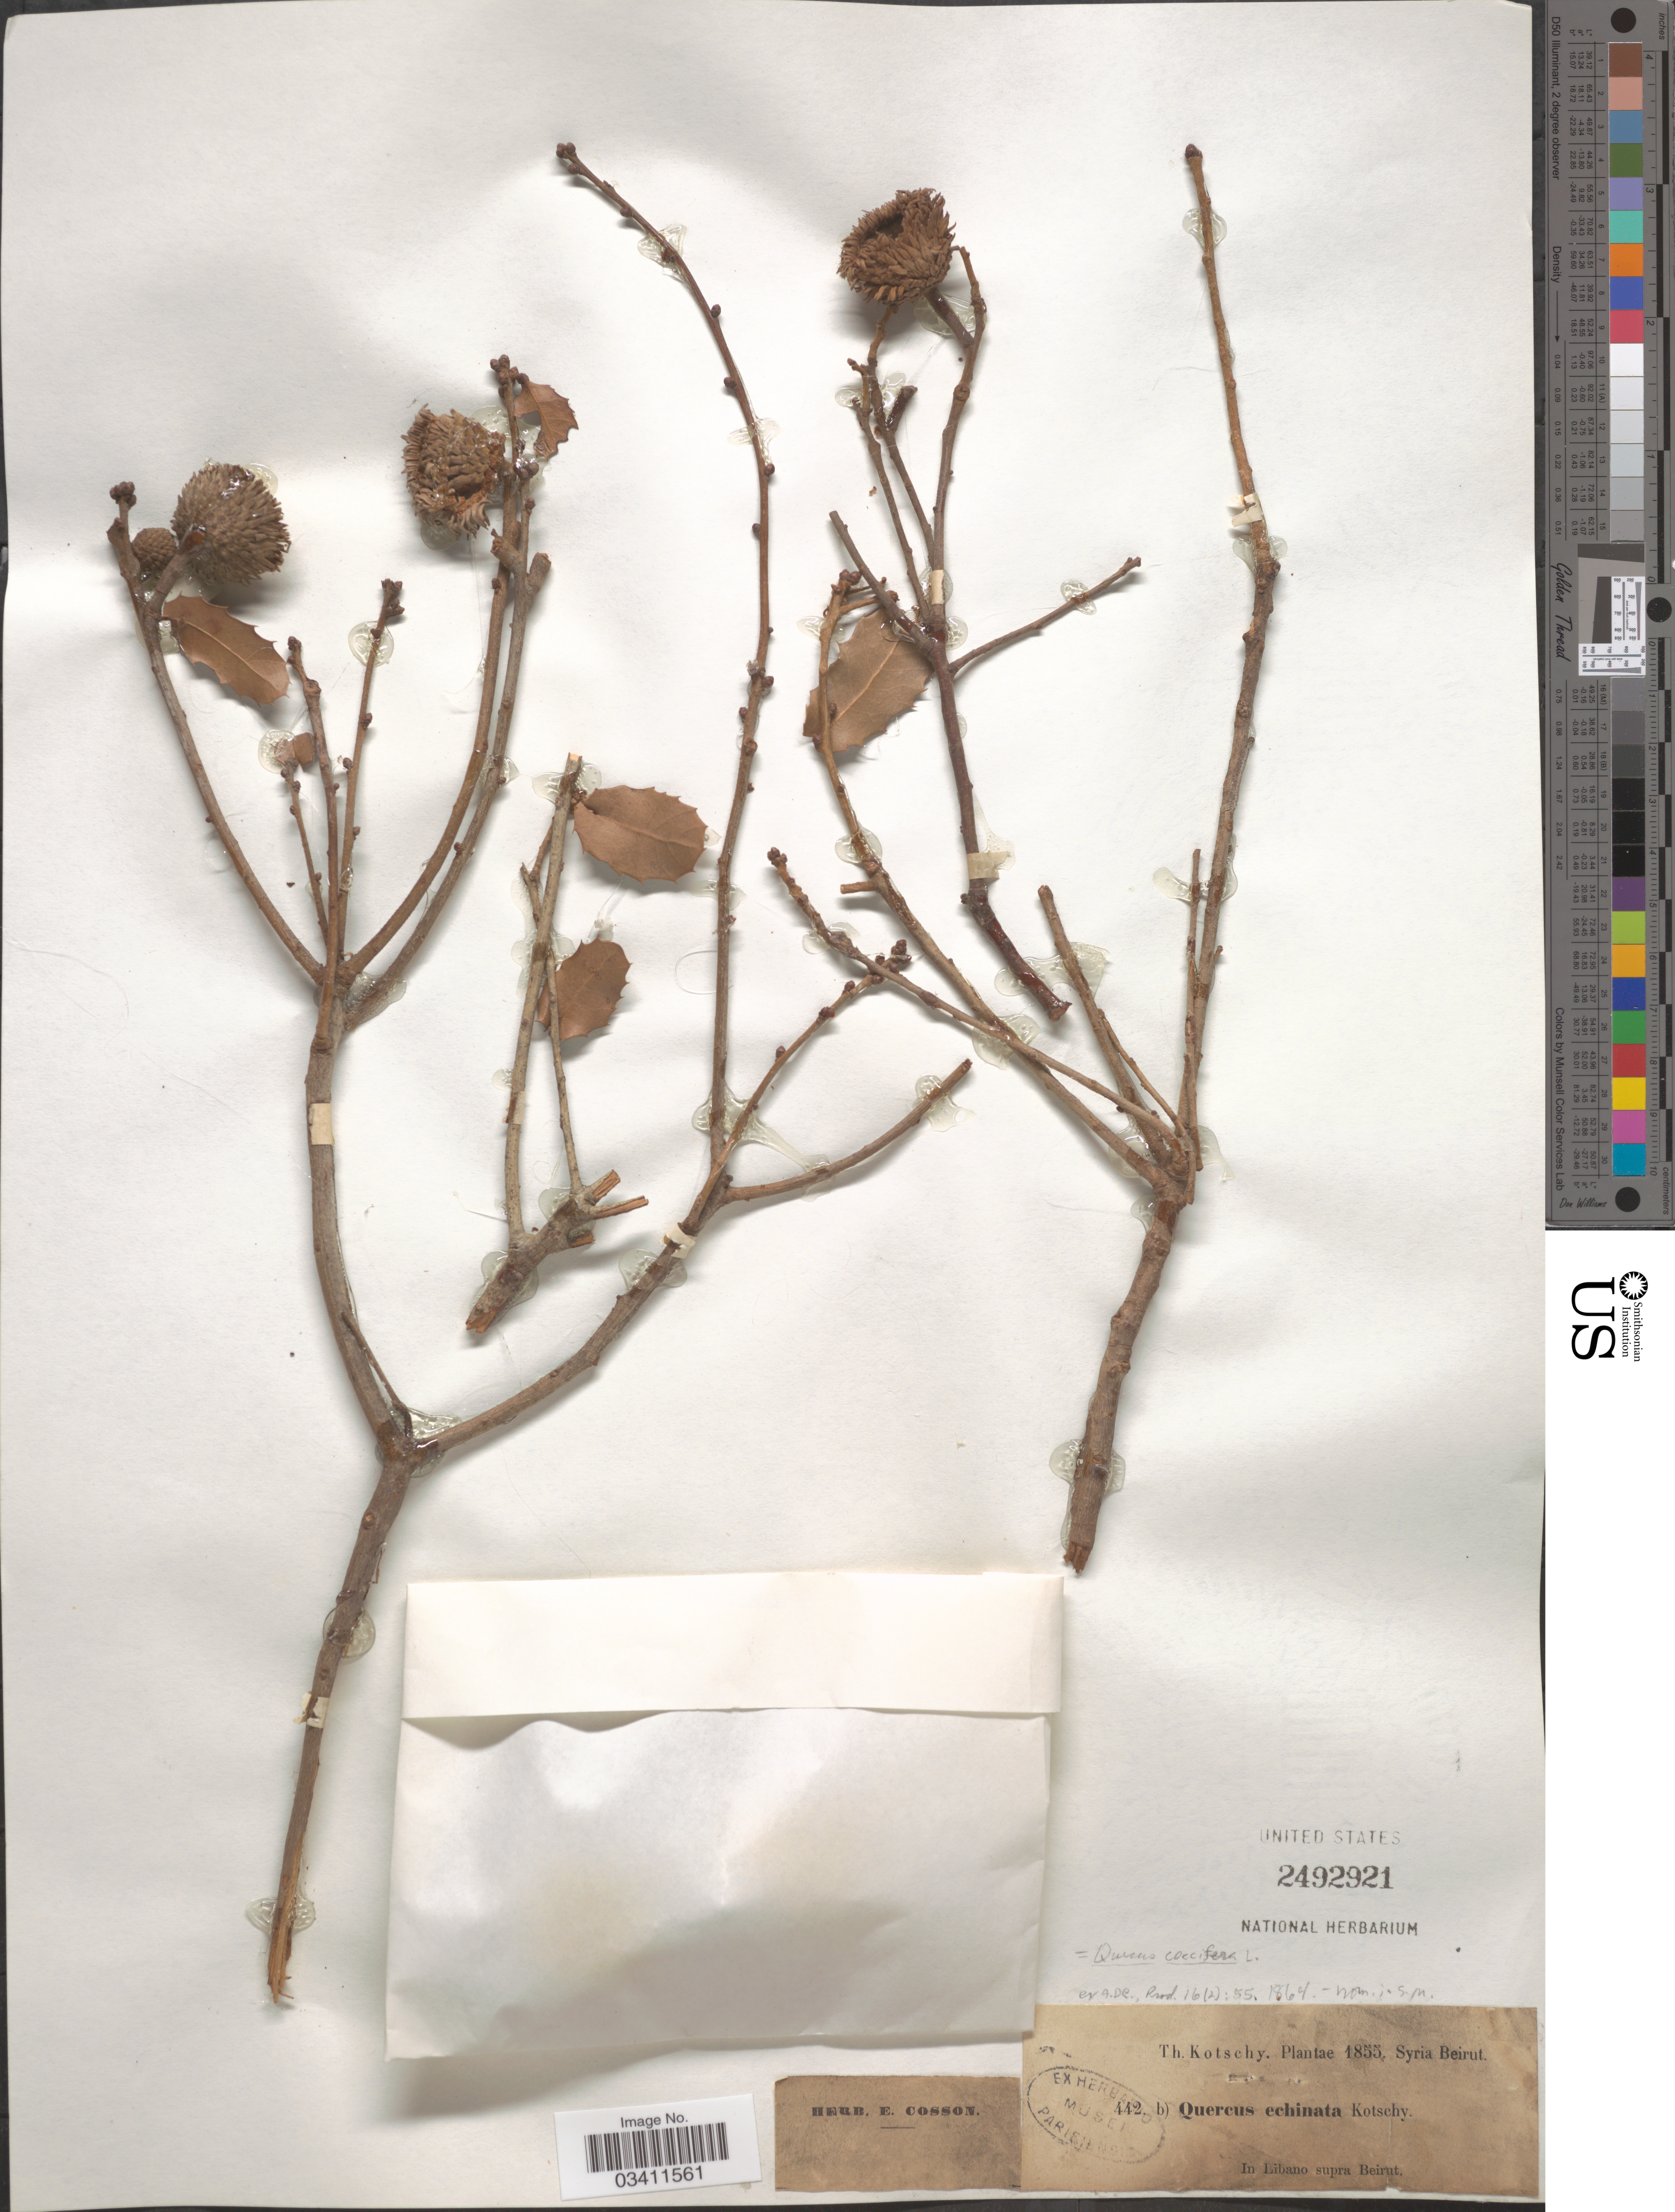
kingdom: Plantae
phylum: Tracheophyta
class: Magnoliopsida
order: Fagales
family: Fagaceae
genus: Quercus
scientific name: Quercus coccifera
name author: L.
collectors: K. G. Kotschy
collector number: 442b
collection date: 1855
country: Lebanon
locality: Syria Beirut. In Libano supra Beirut.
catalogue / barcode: US 2492921